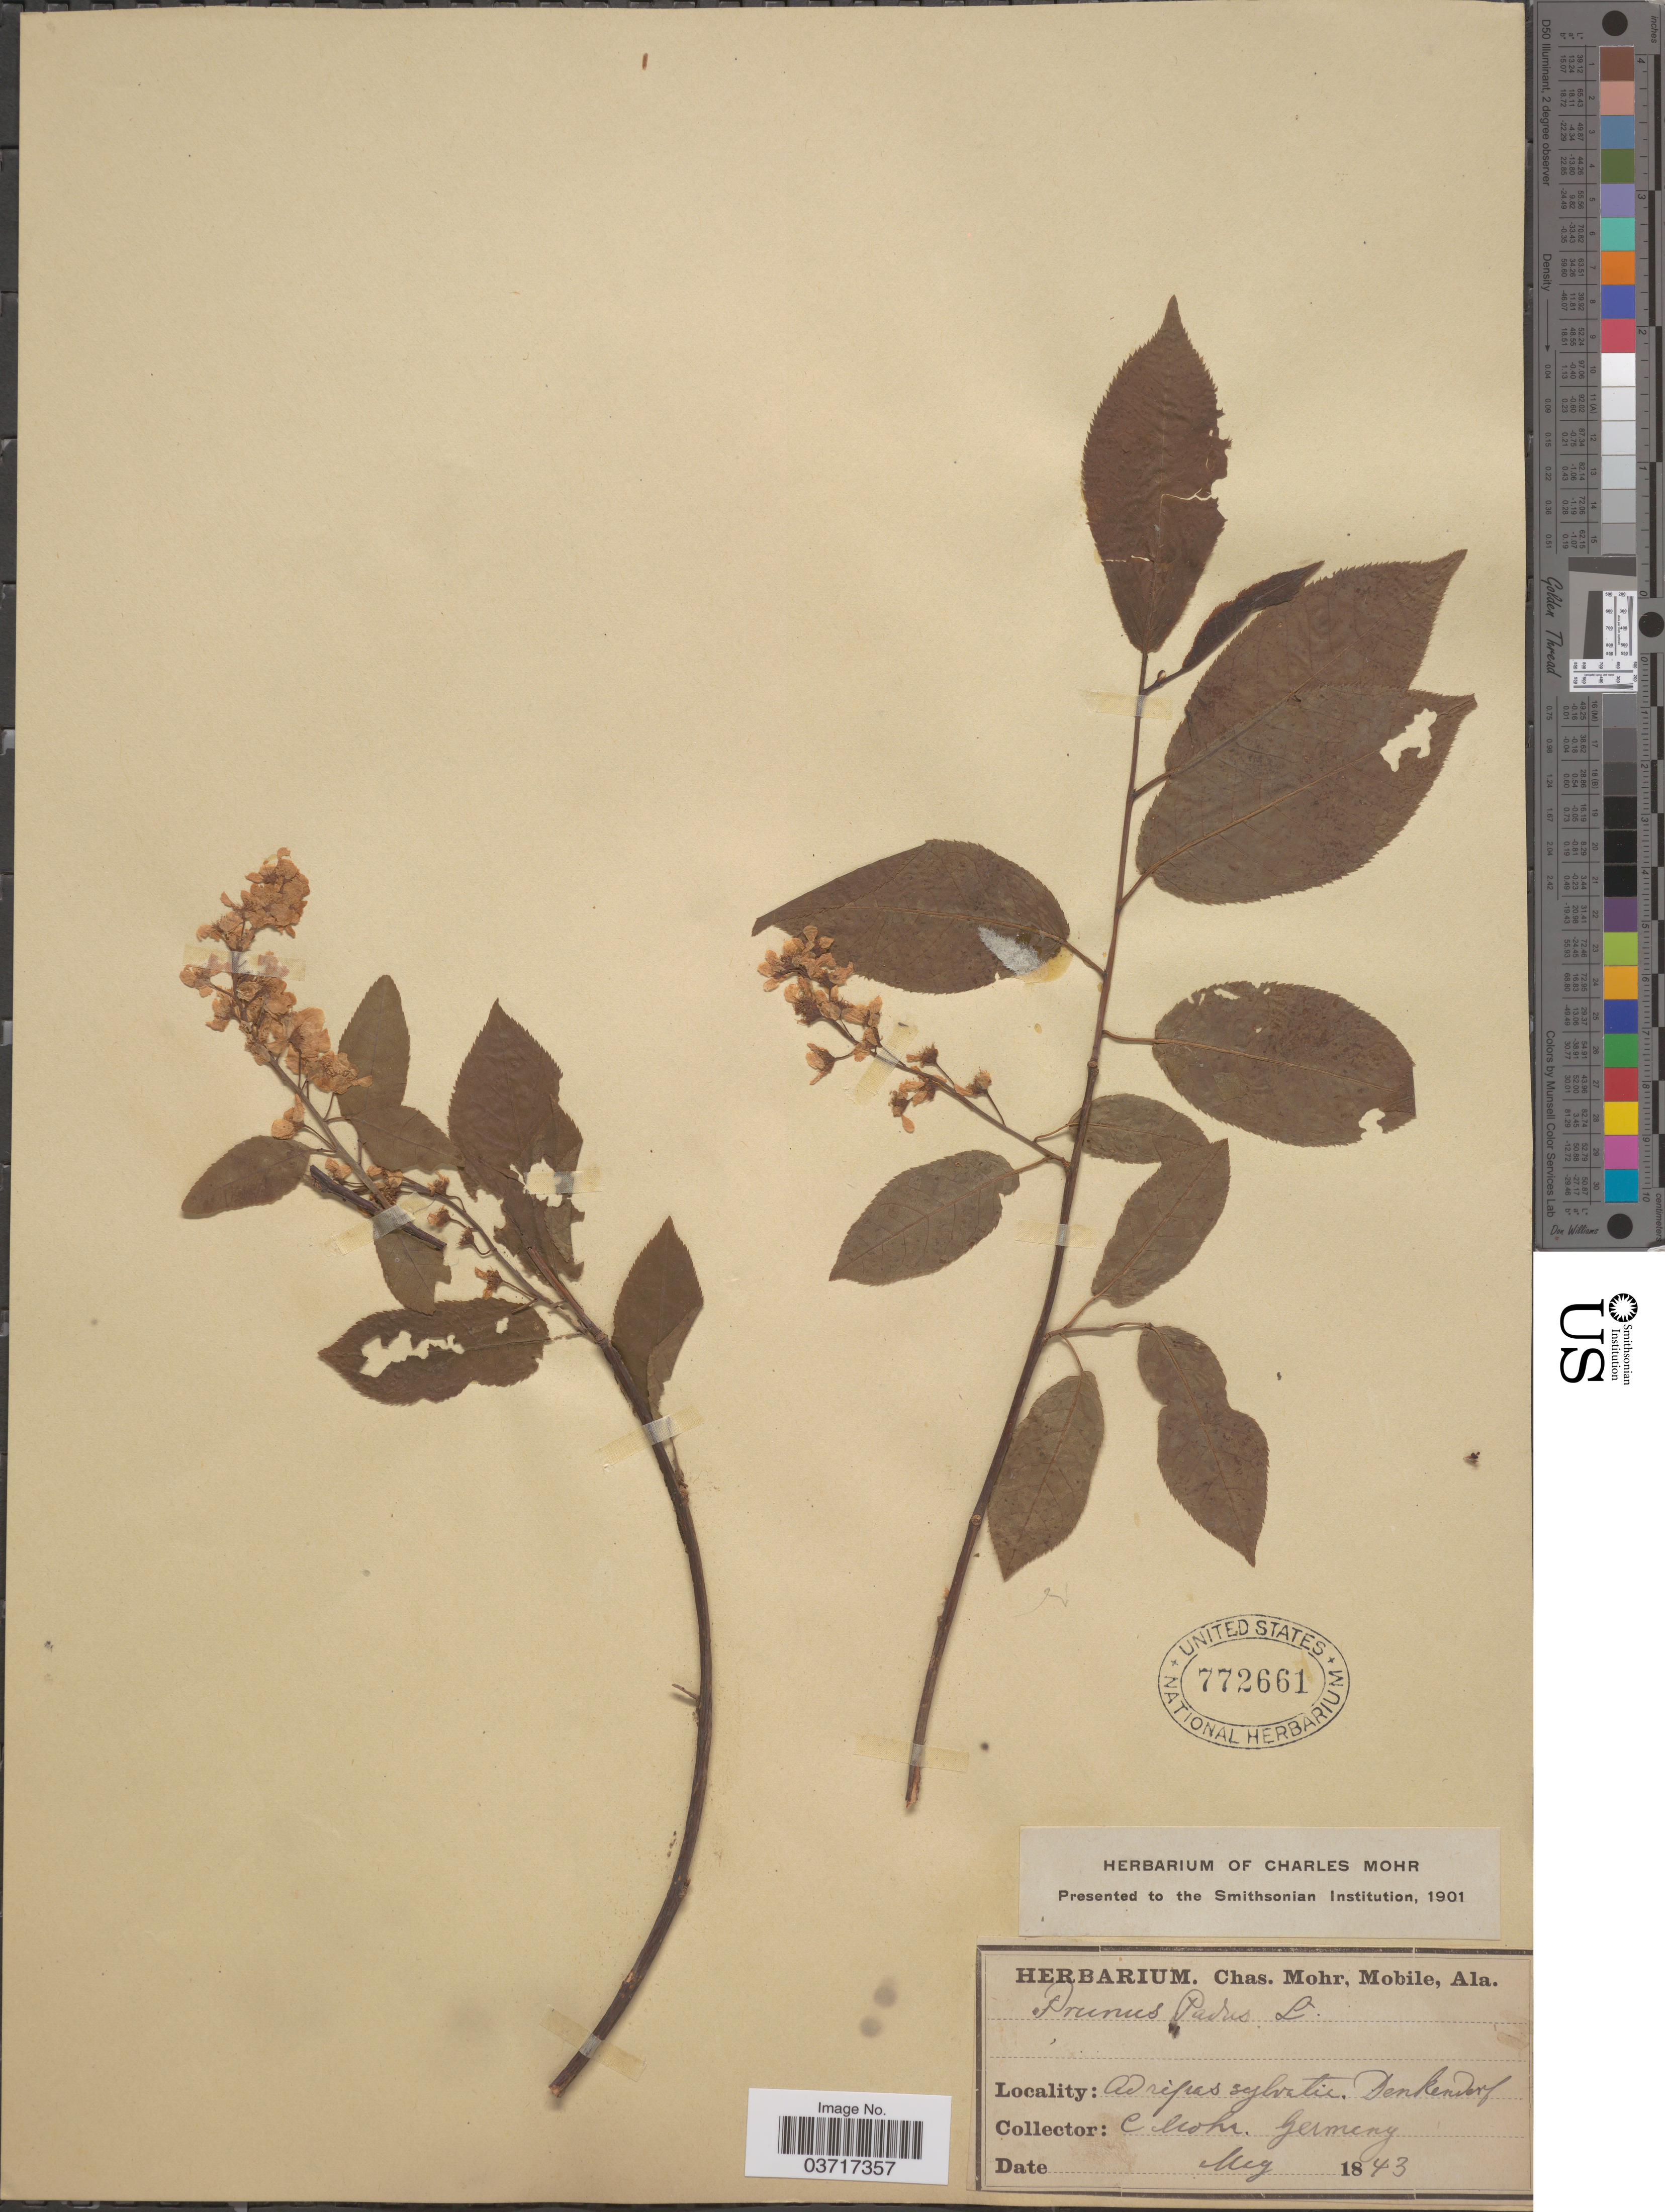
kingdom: Plantae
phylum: Tracheophyta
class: Magnoliopsida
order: Rosales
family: Rosaceae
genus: Prunus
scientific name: Prunus padus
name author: L.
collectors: Mohr, C. T. (herbarium)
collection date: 1843-05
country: Germany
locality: Ad ripas sylvatic, Denkendorf.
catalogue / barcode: US 772661